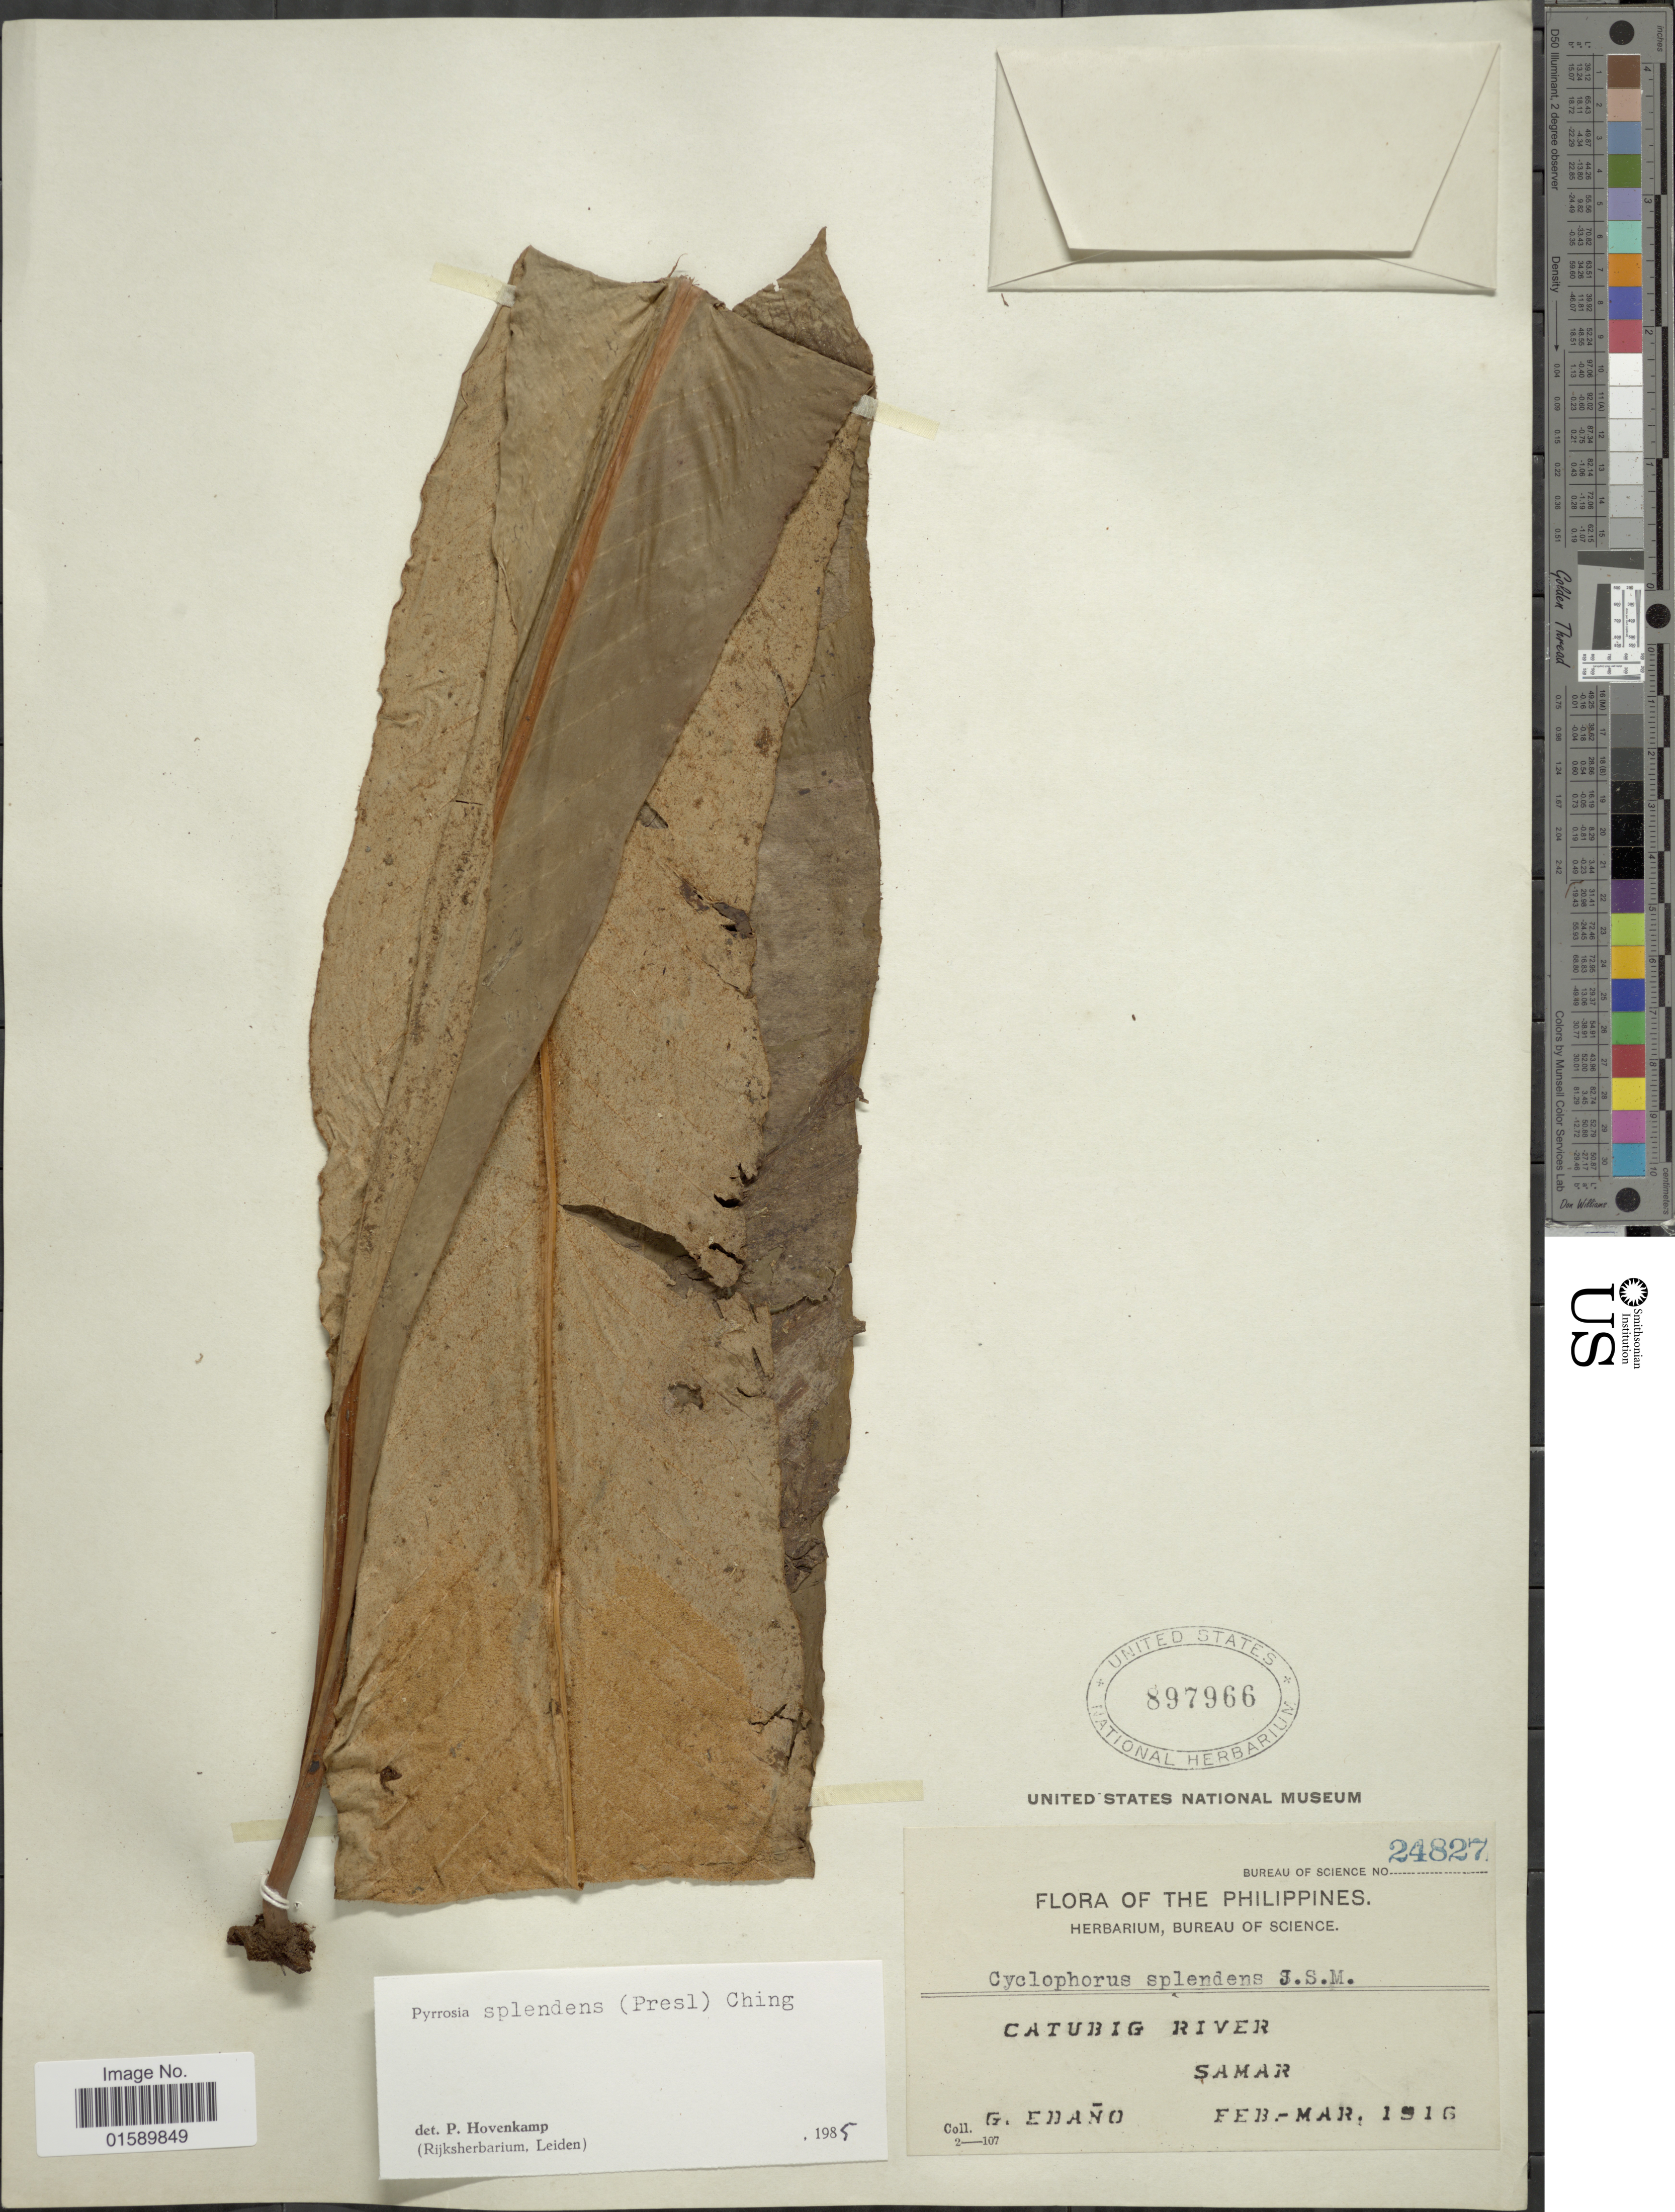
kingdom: Plantae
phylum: Tracheophyta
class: Polypodiopsida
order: Polypodiales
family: Polypodiaceae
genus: Pyrrosia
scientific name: Pyrrosia splendens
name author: (C. Presl) Ching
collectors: G. Edaño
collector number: Bureau of science 24827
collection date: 1916-02/1916-03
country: Philippines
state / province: Eastern Visayas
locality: Catubig River, Samar.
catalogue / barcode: US 897966